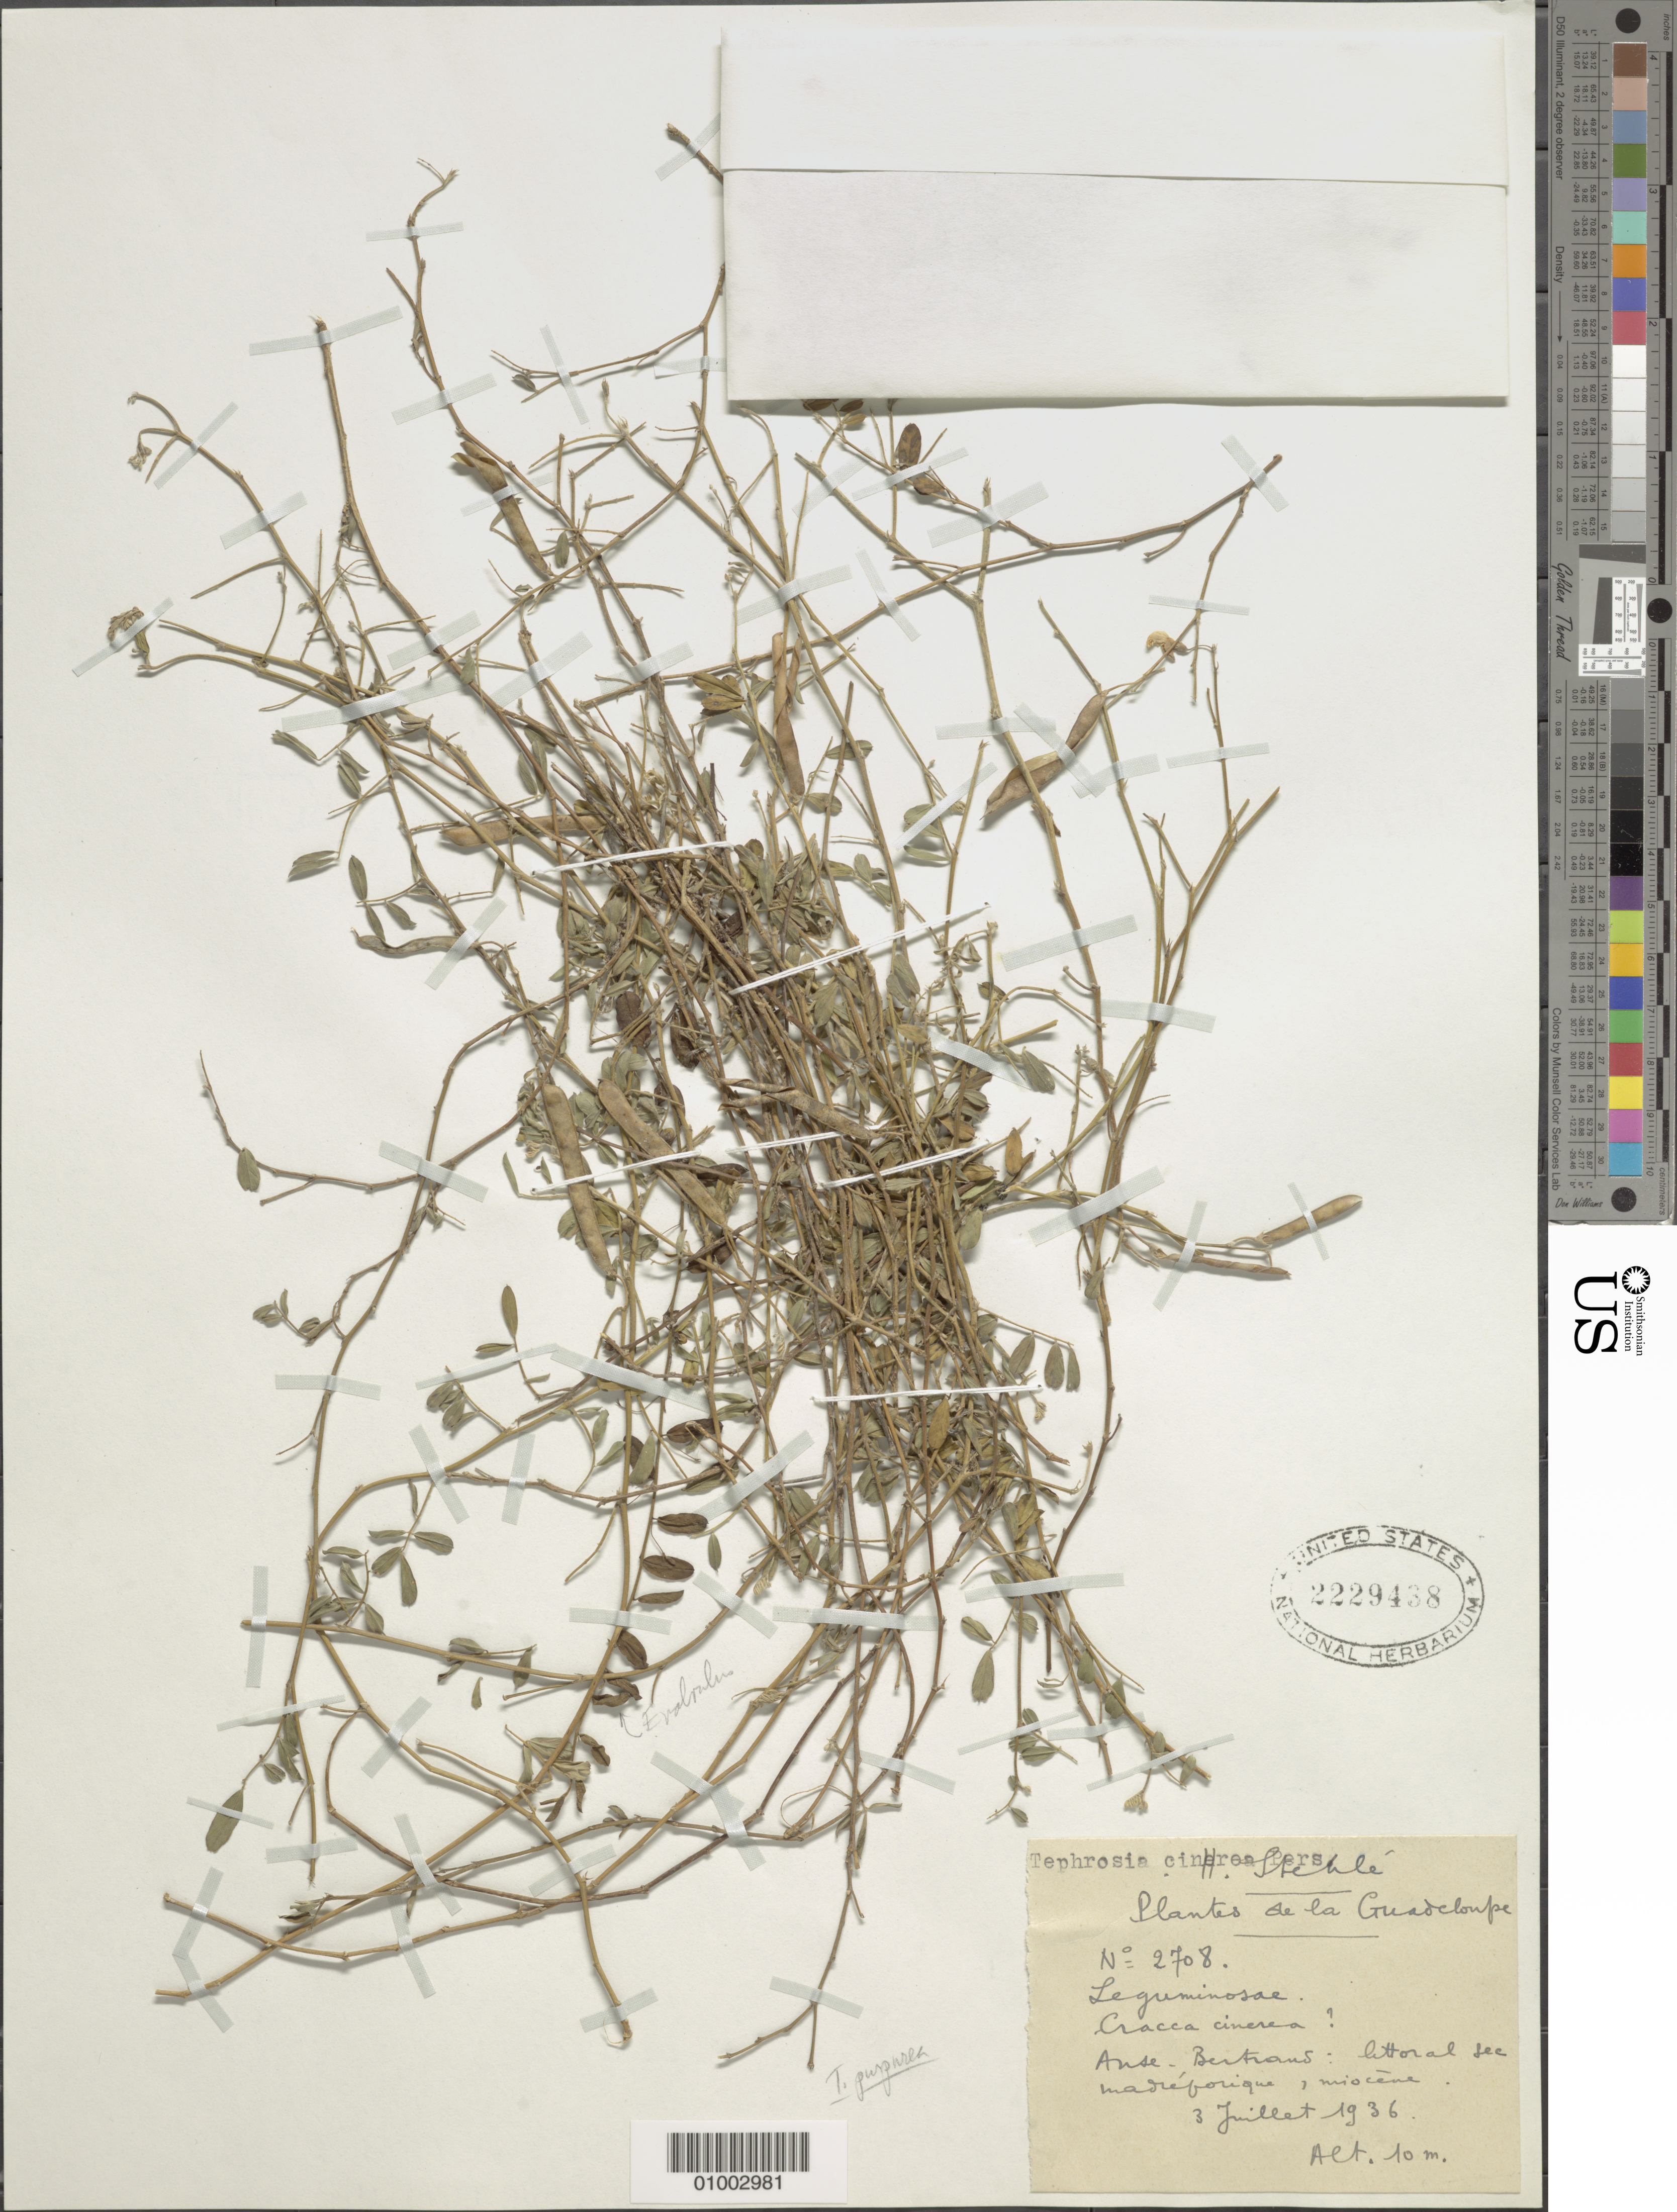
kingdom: Plantae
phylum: Tracheophyta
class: Magnoliopsida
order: Fabales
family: Fabaceae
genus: Tephrosia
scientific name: Tephrosia purpurea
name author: (L.) Pers.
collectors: H. Stehlé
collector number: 2708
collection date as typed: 03 Jul 1936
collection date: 1936-07-03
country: Guadeloupe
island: Basse Terre [Guadeloupe]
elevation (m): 10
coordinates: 0 N, 0 E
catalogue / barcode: US 2229438